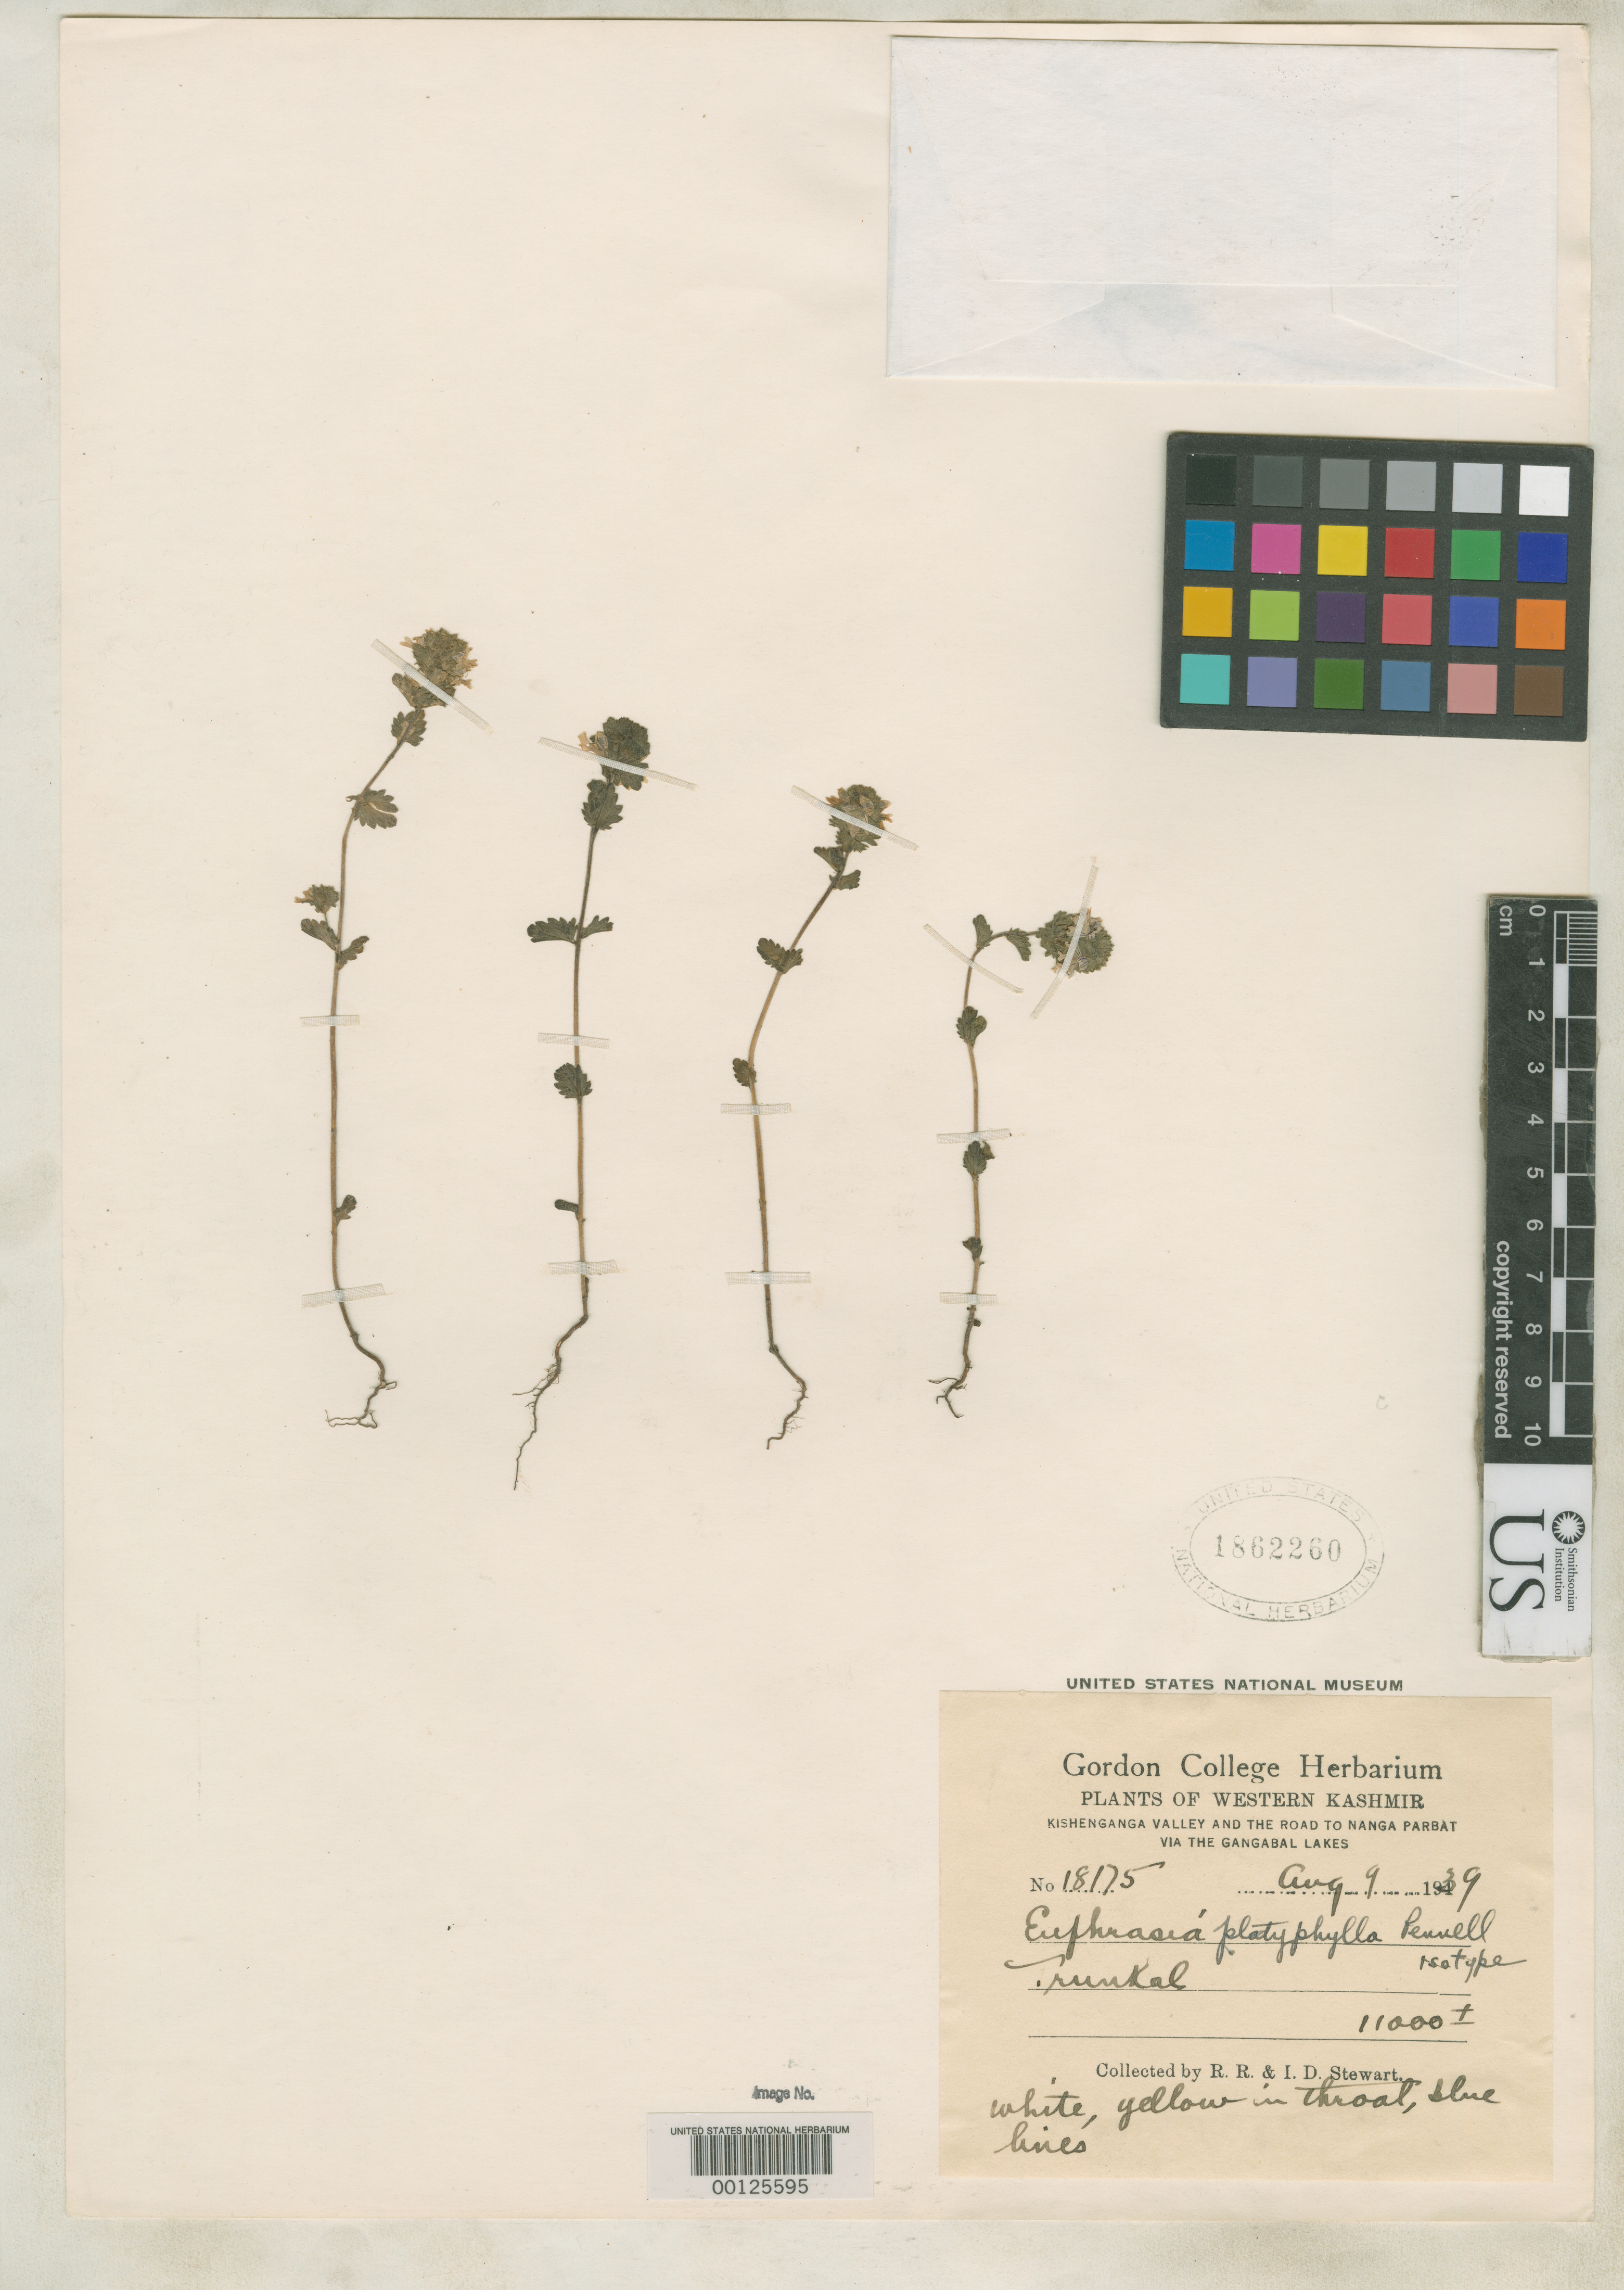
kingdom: Plantae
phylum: Tracheophyta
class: Magnoliopsida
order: Lamiales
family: Orobanchaceae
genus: Euphrasia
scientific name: Euphrasia platyphylla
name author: Pennell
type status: Isotype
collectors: R. R. Stewart & I. Stewart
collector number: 18175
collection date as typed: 09 Aug 1939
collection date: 1939-08-09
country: India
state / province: Jammu And Kashmir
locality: Kishenganga Valley.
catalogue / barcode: US 1862260